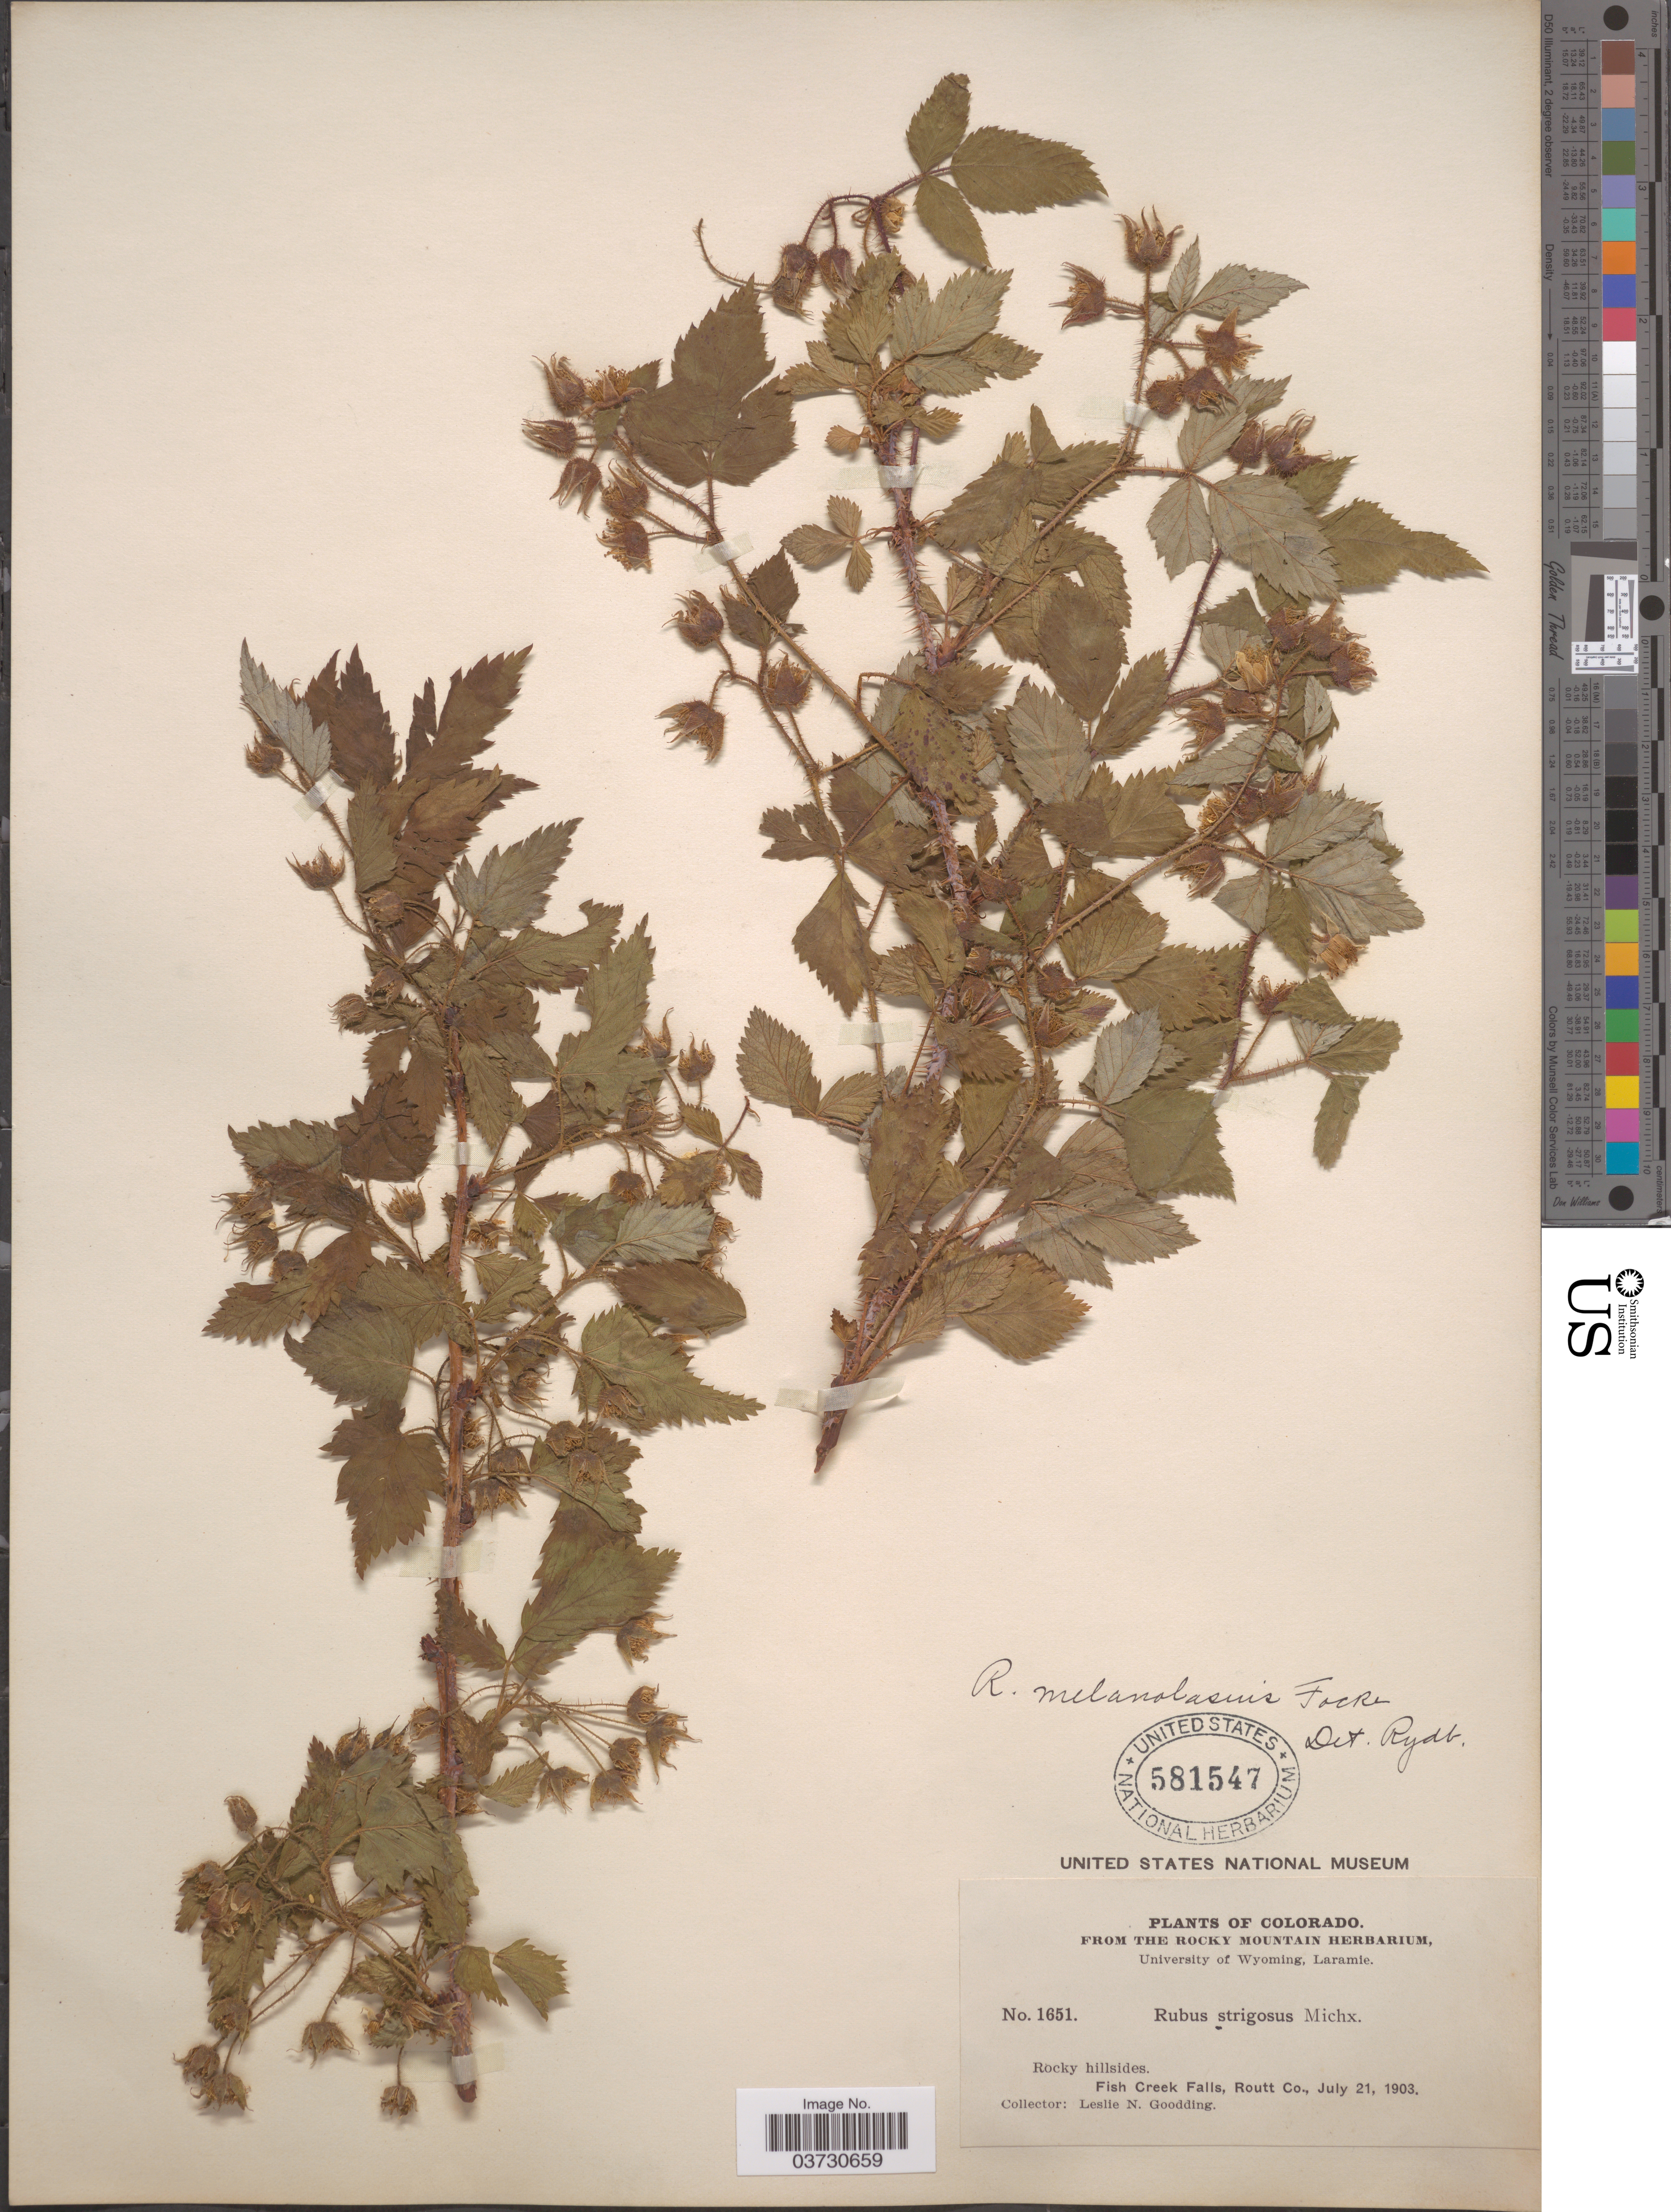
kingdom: Plantae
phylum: Tracheophyta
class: Magnoliopsida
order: Rosales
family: Rosaceae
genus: Rubus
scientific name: Rubus melanolasius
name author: Dieck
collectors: L. N. Goodding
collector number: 1651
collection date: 1903-07-21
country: United States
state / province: Colorado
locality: Fish Creek Falls, Routt Co.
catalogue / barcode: US 581547